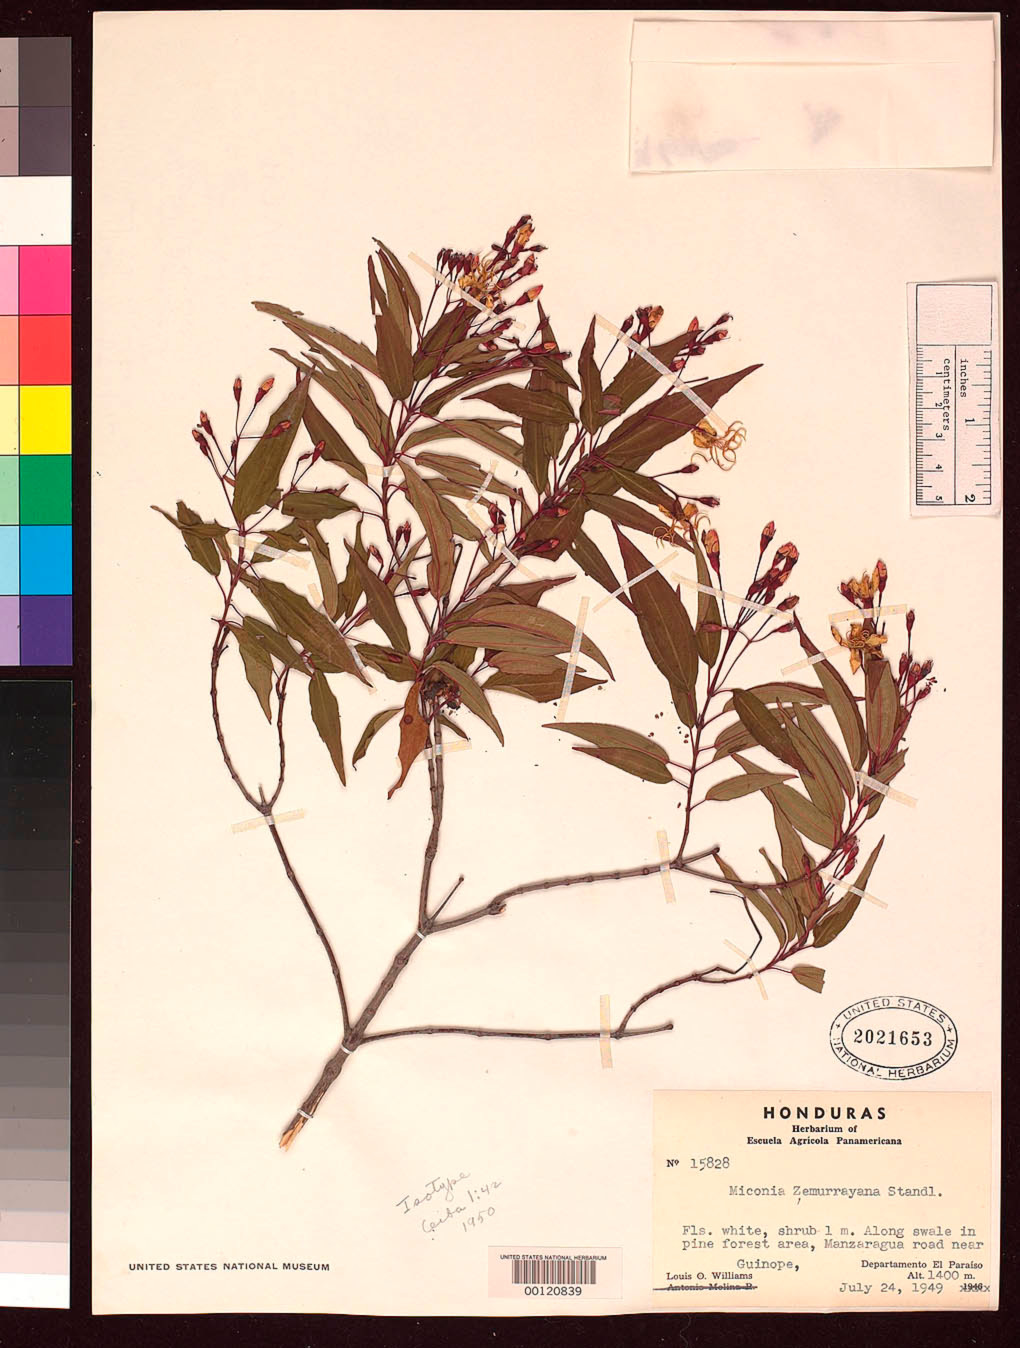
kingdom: Plantae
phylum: Tracheophyta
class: Magnoliopsida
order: Myrtales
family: Melastomataceae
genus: Miconia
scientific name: Miconia zemurrayana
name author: Standl. & L.O. Williams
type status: Isotype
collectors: L. O. Williams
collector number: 15828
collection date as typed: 24 Jul 1949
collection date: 1949-07-24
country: Honduras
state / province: El Paraíso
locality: Manzaragua Road near Guinope.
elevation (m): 1400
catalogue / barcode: US 2021653